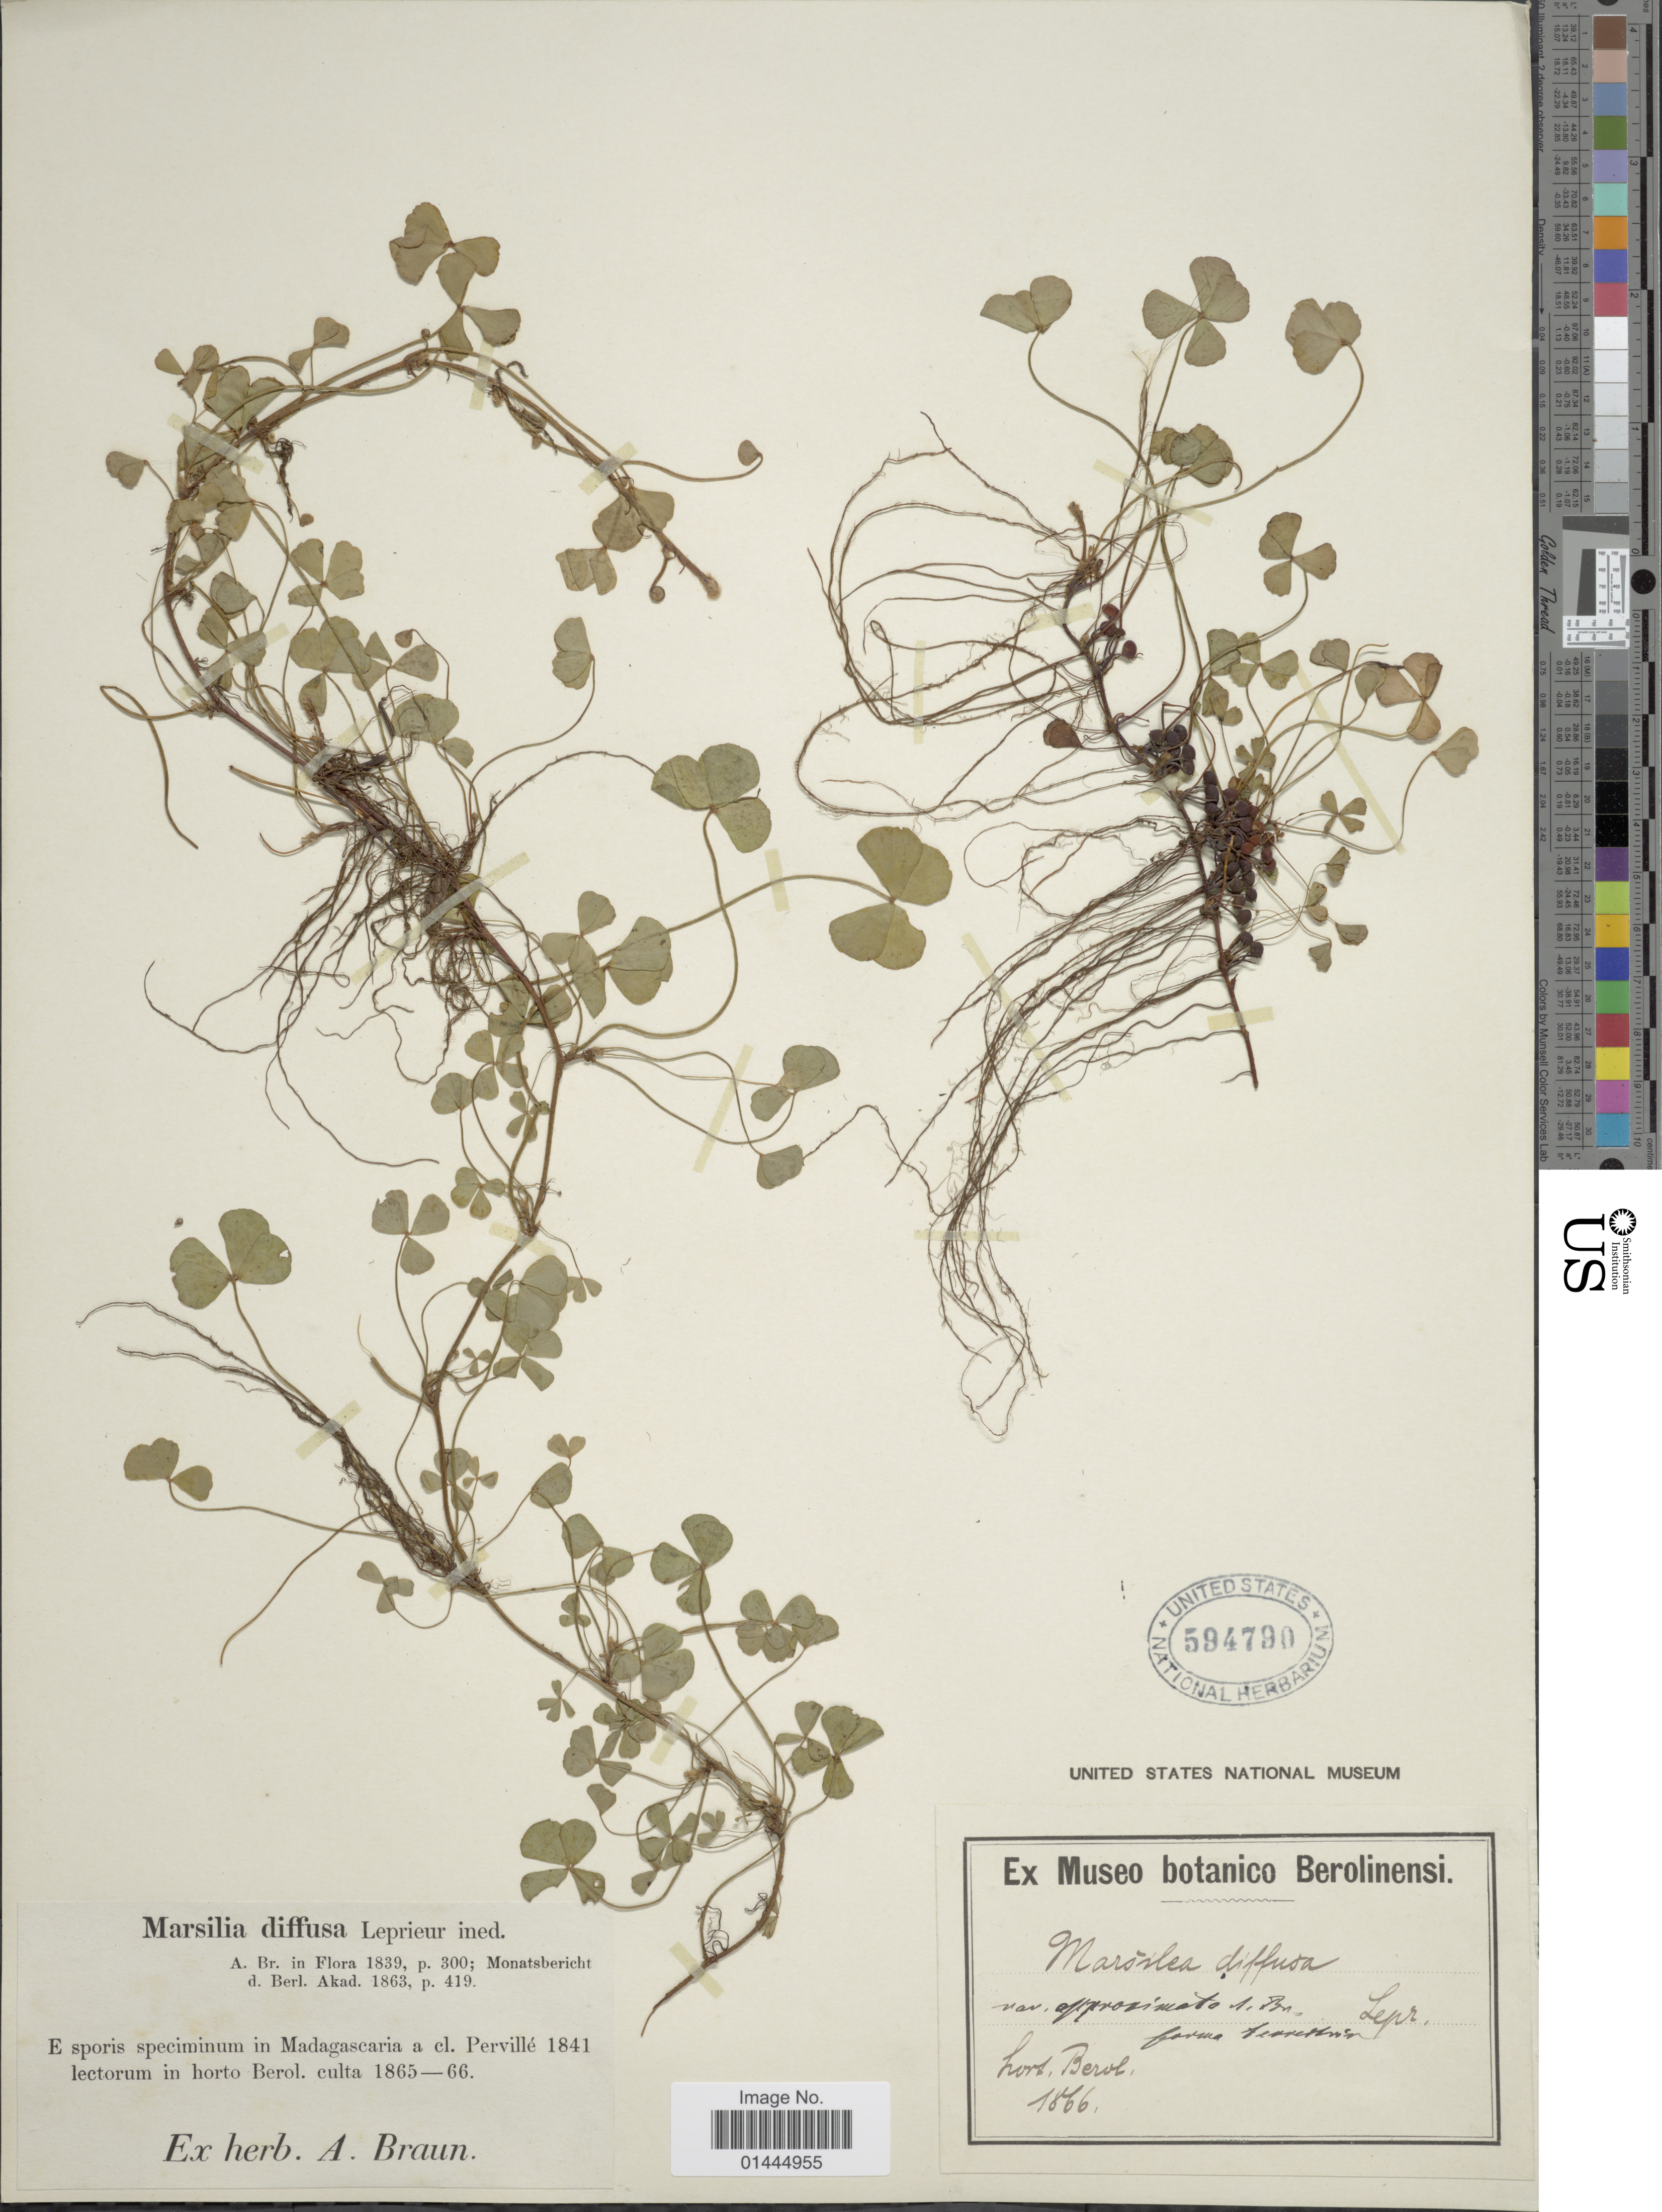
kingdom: Plantae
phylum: Tracheophyta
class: Polypodiopsida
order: Salviniales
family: Marsileaceae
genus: Marsilea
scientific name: Marsilea diffusa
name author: Lepr. ex A. Braun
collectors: ex herb. A. Braun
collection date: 1865/1866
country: Madagascar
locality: E sporis speciminum in Madagascaria a cl. Perville, in horto Berol. culta.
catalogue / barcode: US 594790